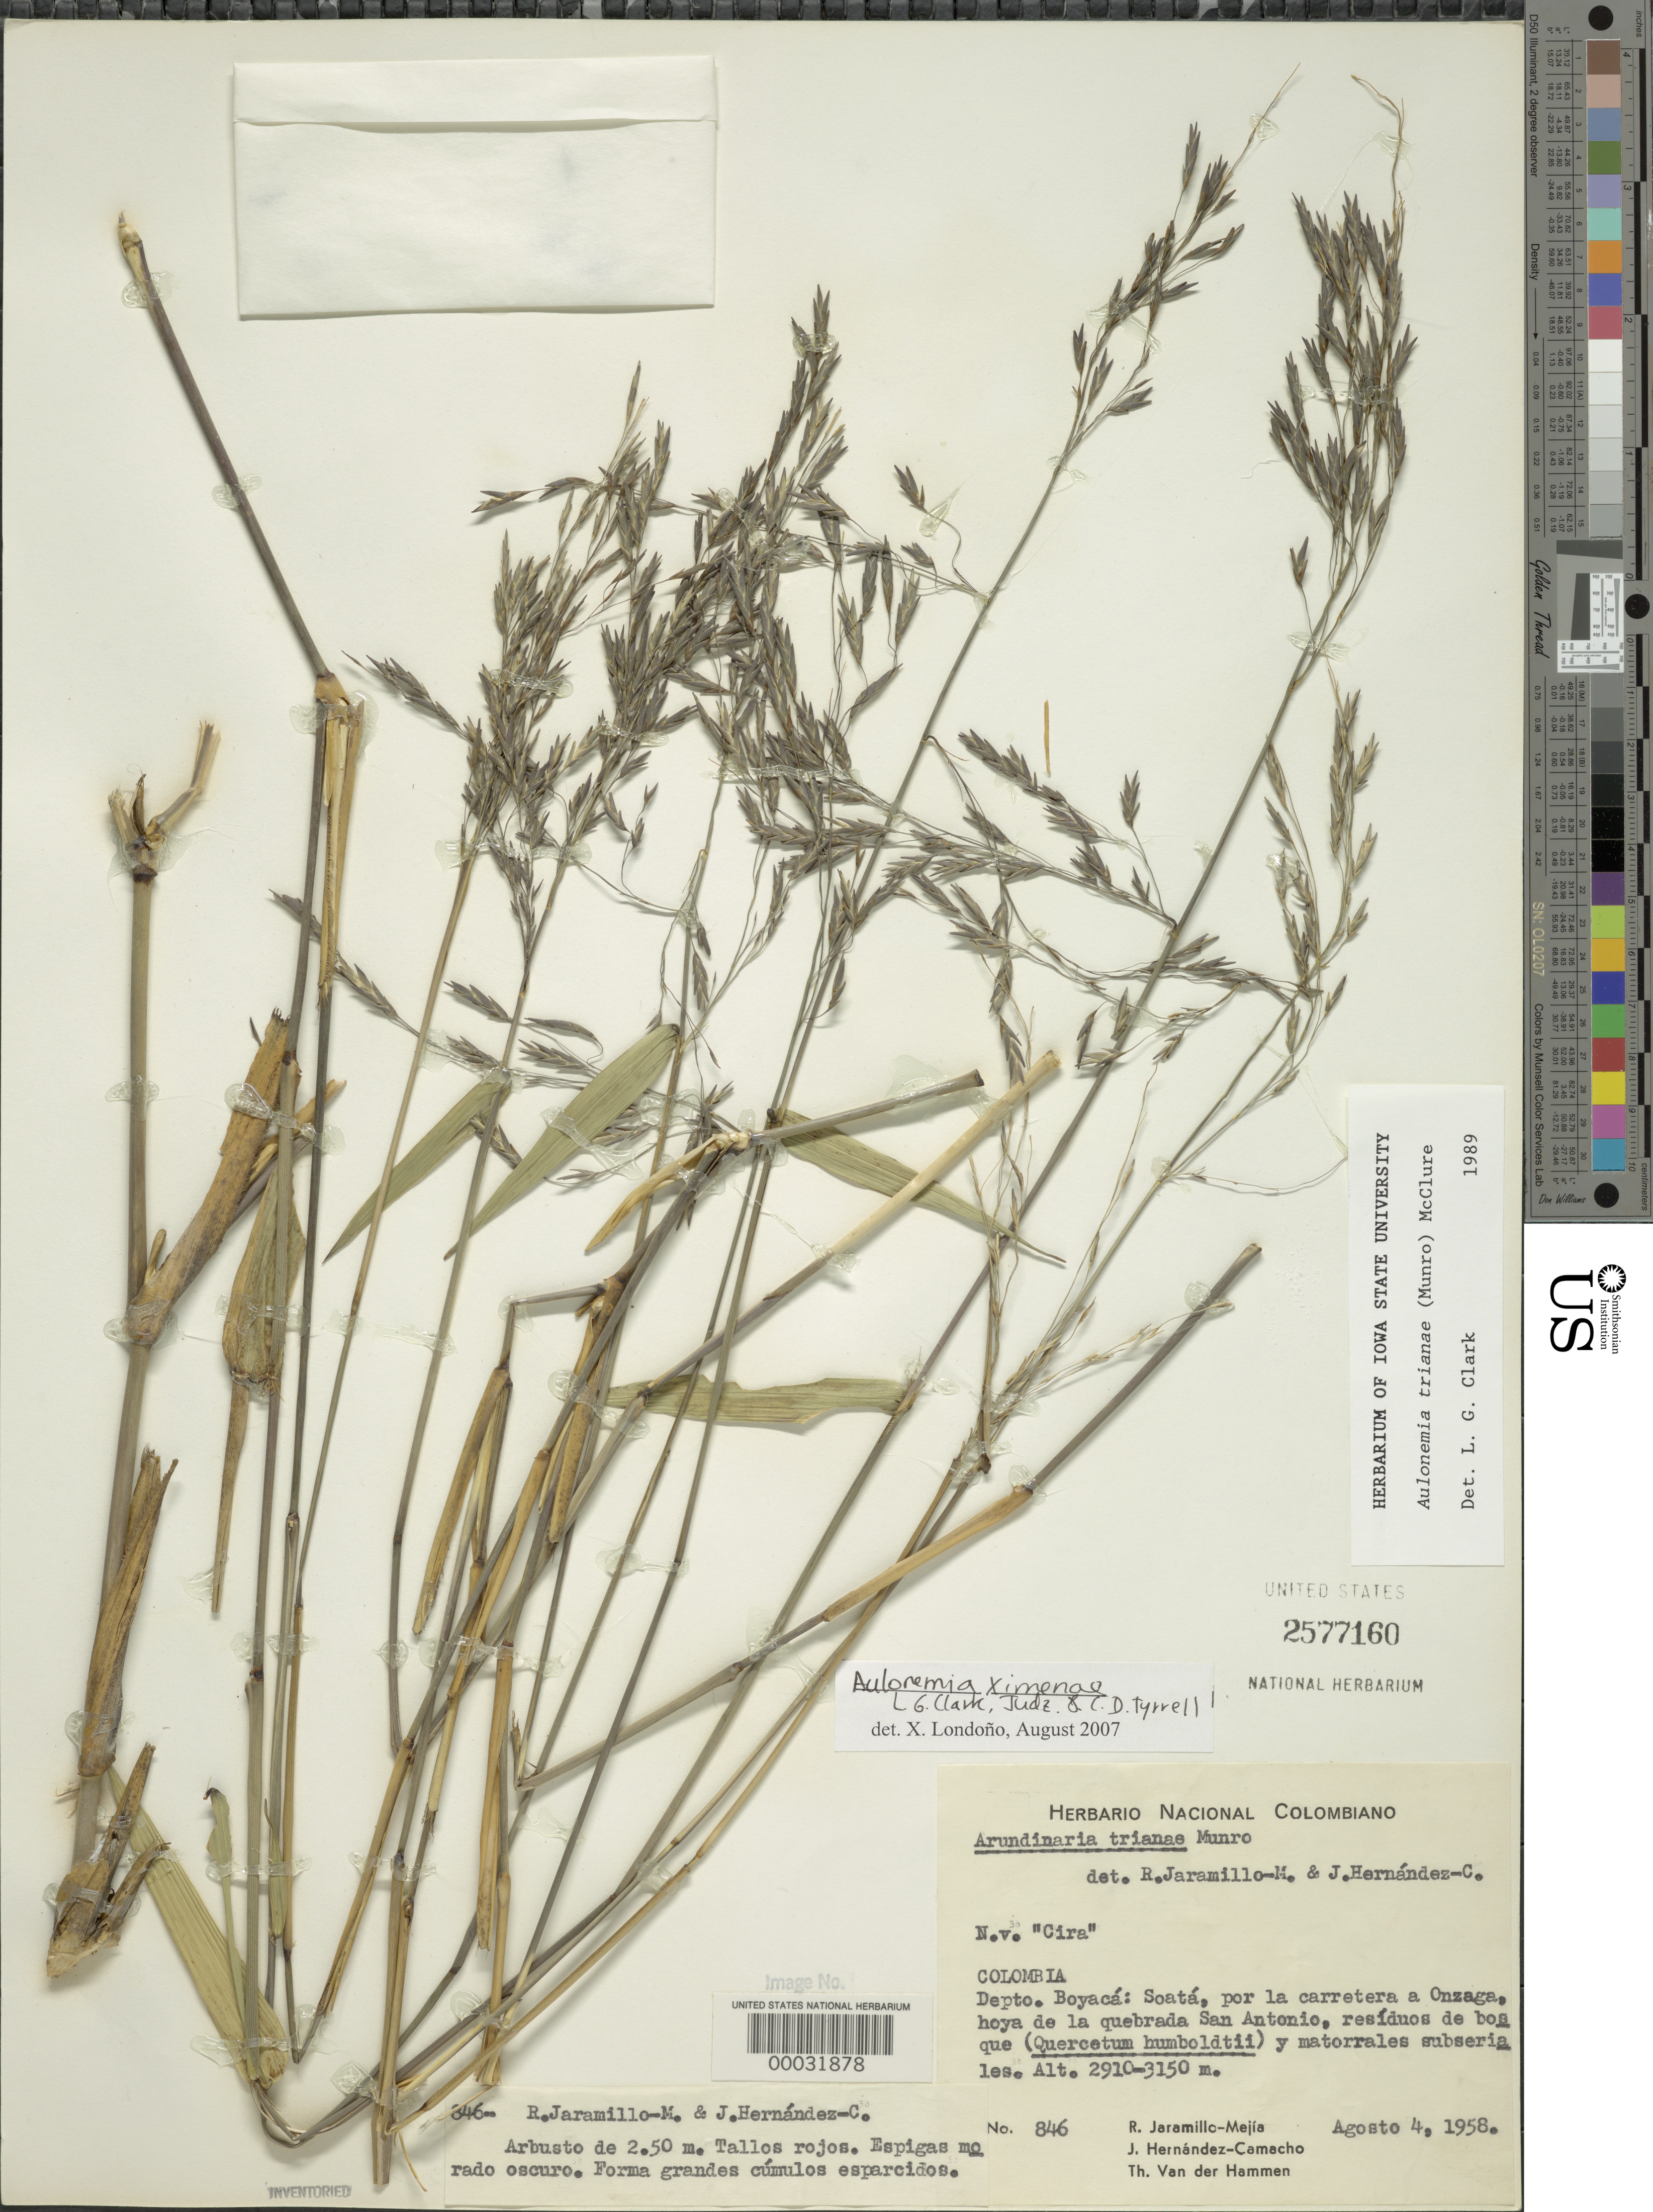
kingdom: Plantae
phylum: Tracheophyta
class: Liliopsida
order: Poales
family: Poaceae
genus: Aulonemia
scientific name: Aulonemia trianae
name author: (Munro) McClure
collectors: R. Jaramillo M.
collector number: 846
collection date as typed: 04 Aug 1958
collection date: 1958-08-04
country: Colombia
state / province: Boyacá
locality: Soata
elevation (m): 2910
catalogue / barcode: US 2577160